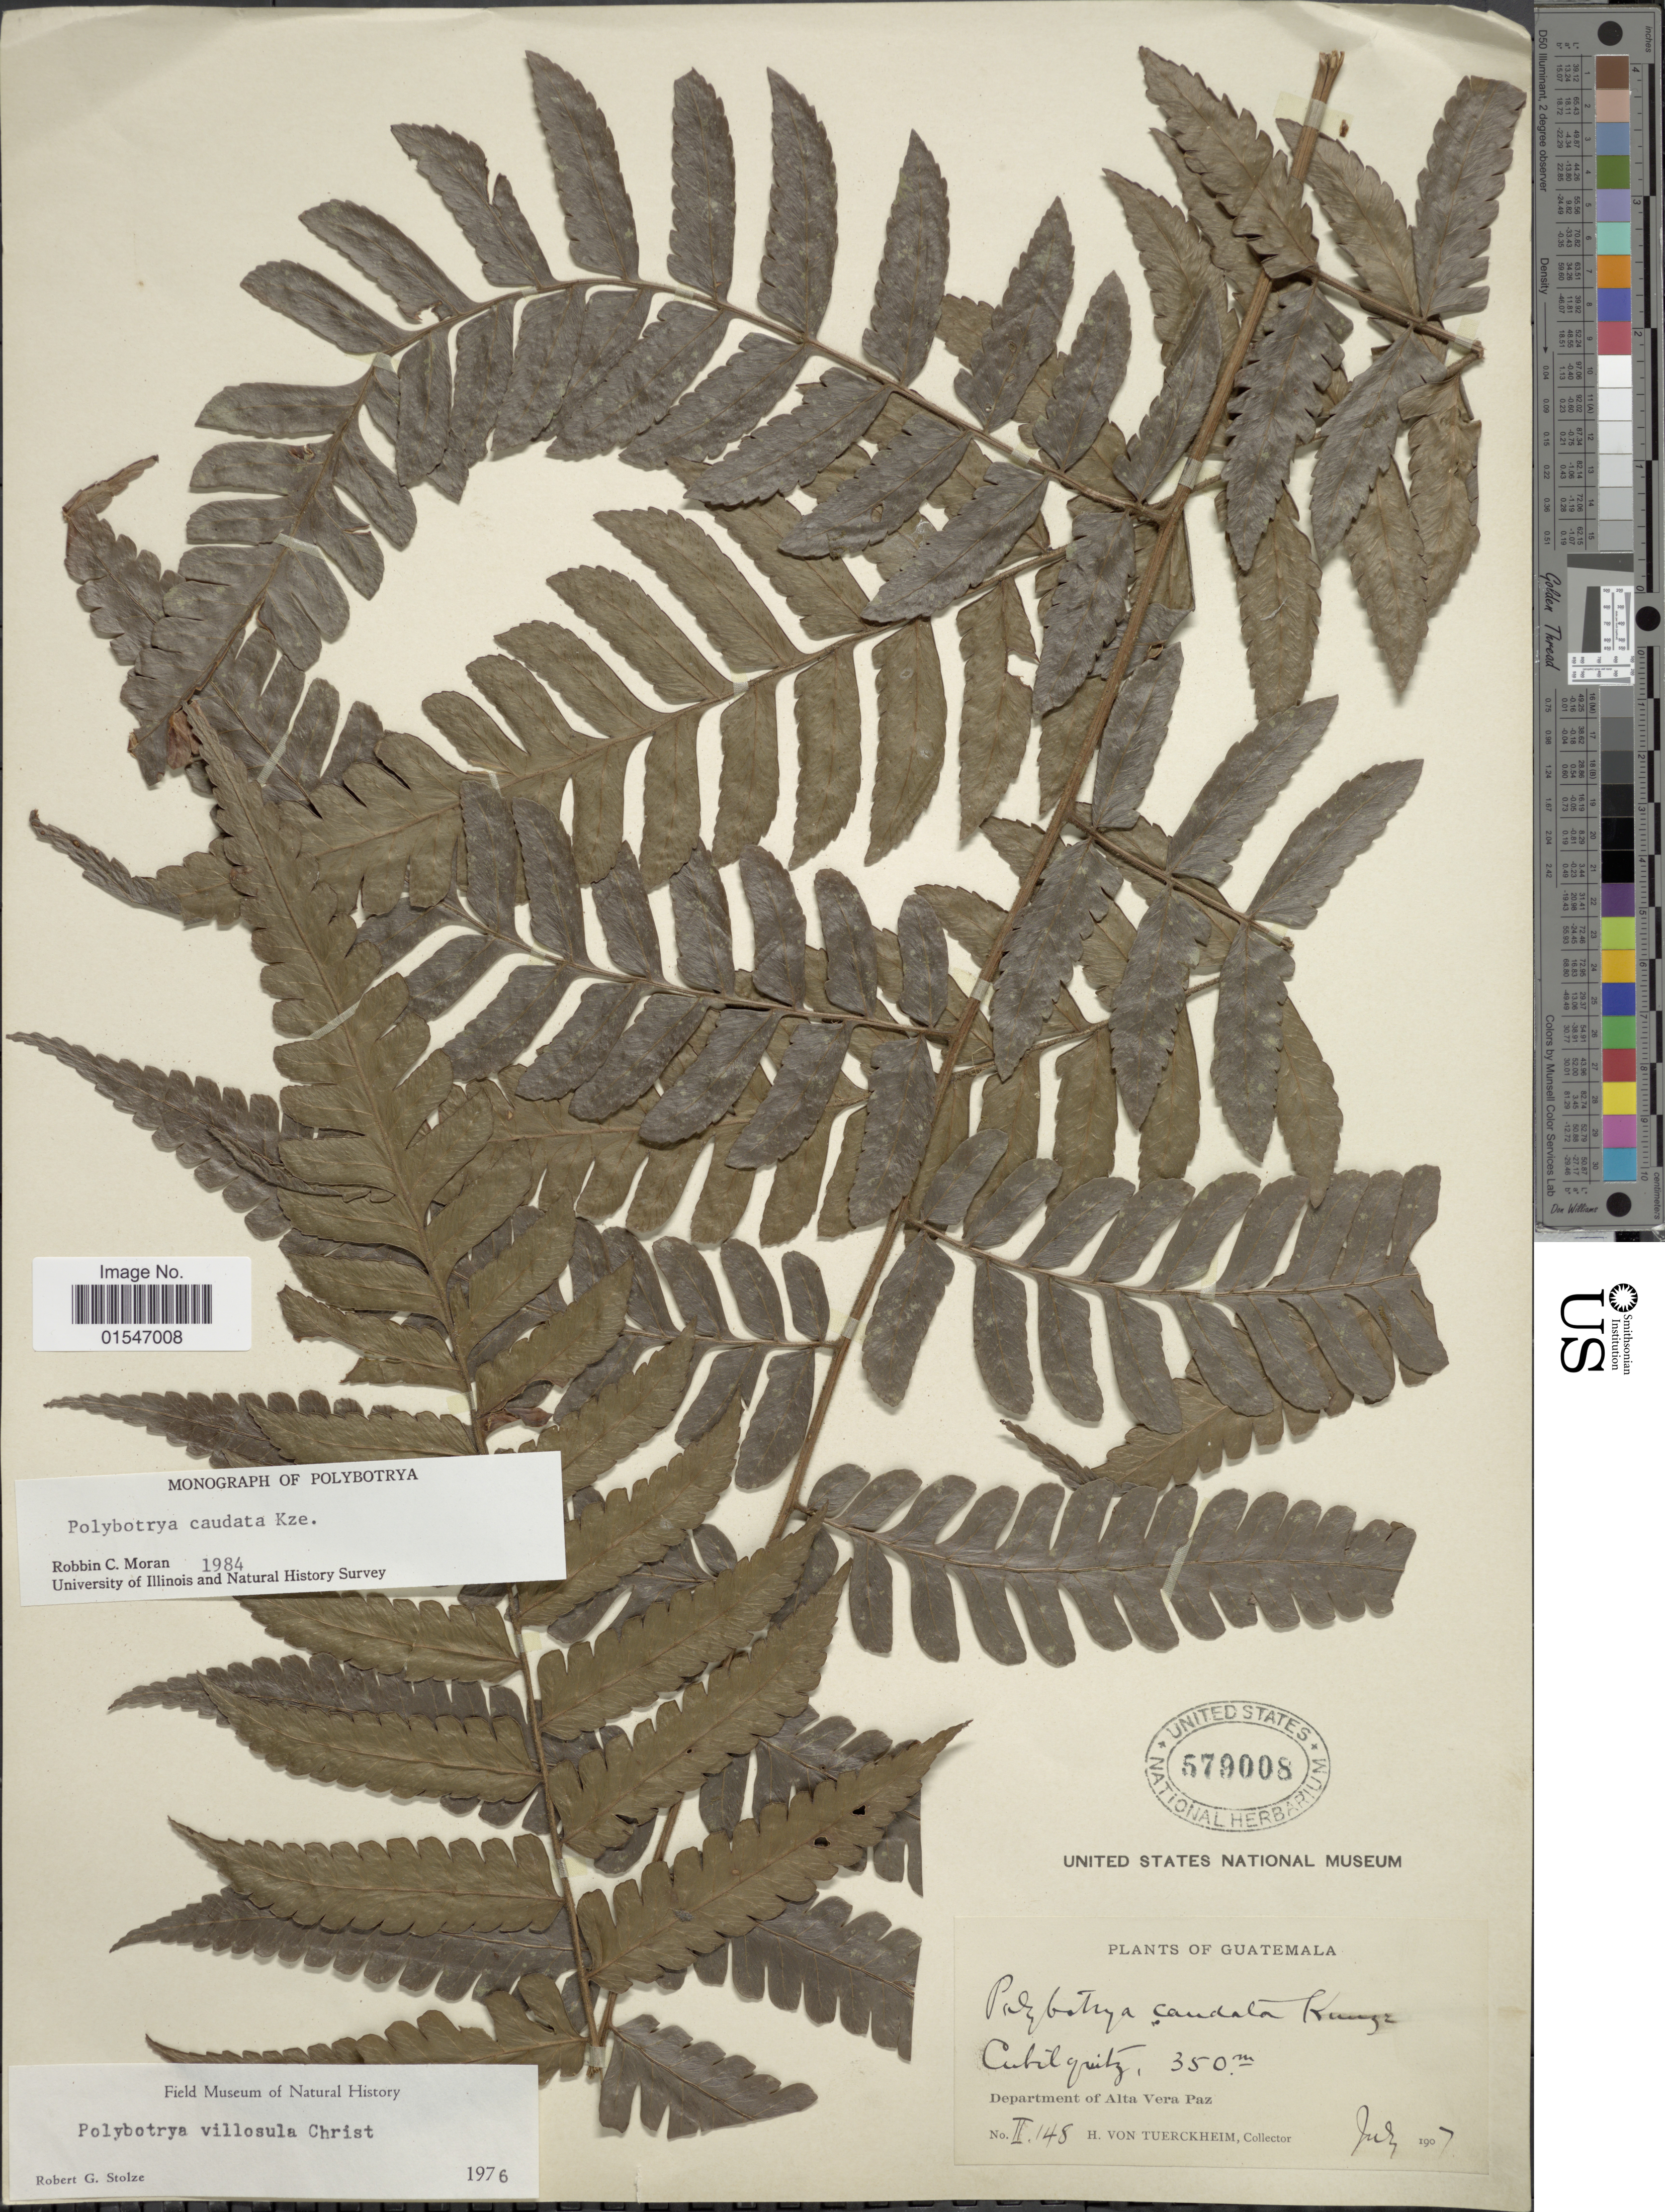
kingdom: Plantae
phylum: Tracheophyta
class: Polypodiopsida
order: Polypodiales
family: Dryopteridaceae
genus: Polybotrya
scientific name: Polybotrya caudata f. villosa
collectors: H. von Türckheim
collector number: II148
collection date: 1907-07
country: Guatemala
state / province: Alta Verapaz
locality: Guatemala. Cubilquitz, Department of Alta Vera Paz.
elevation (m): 350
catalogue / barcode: US 579008